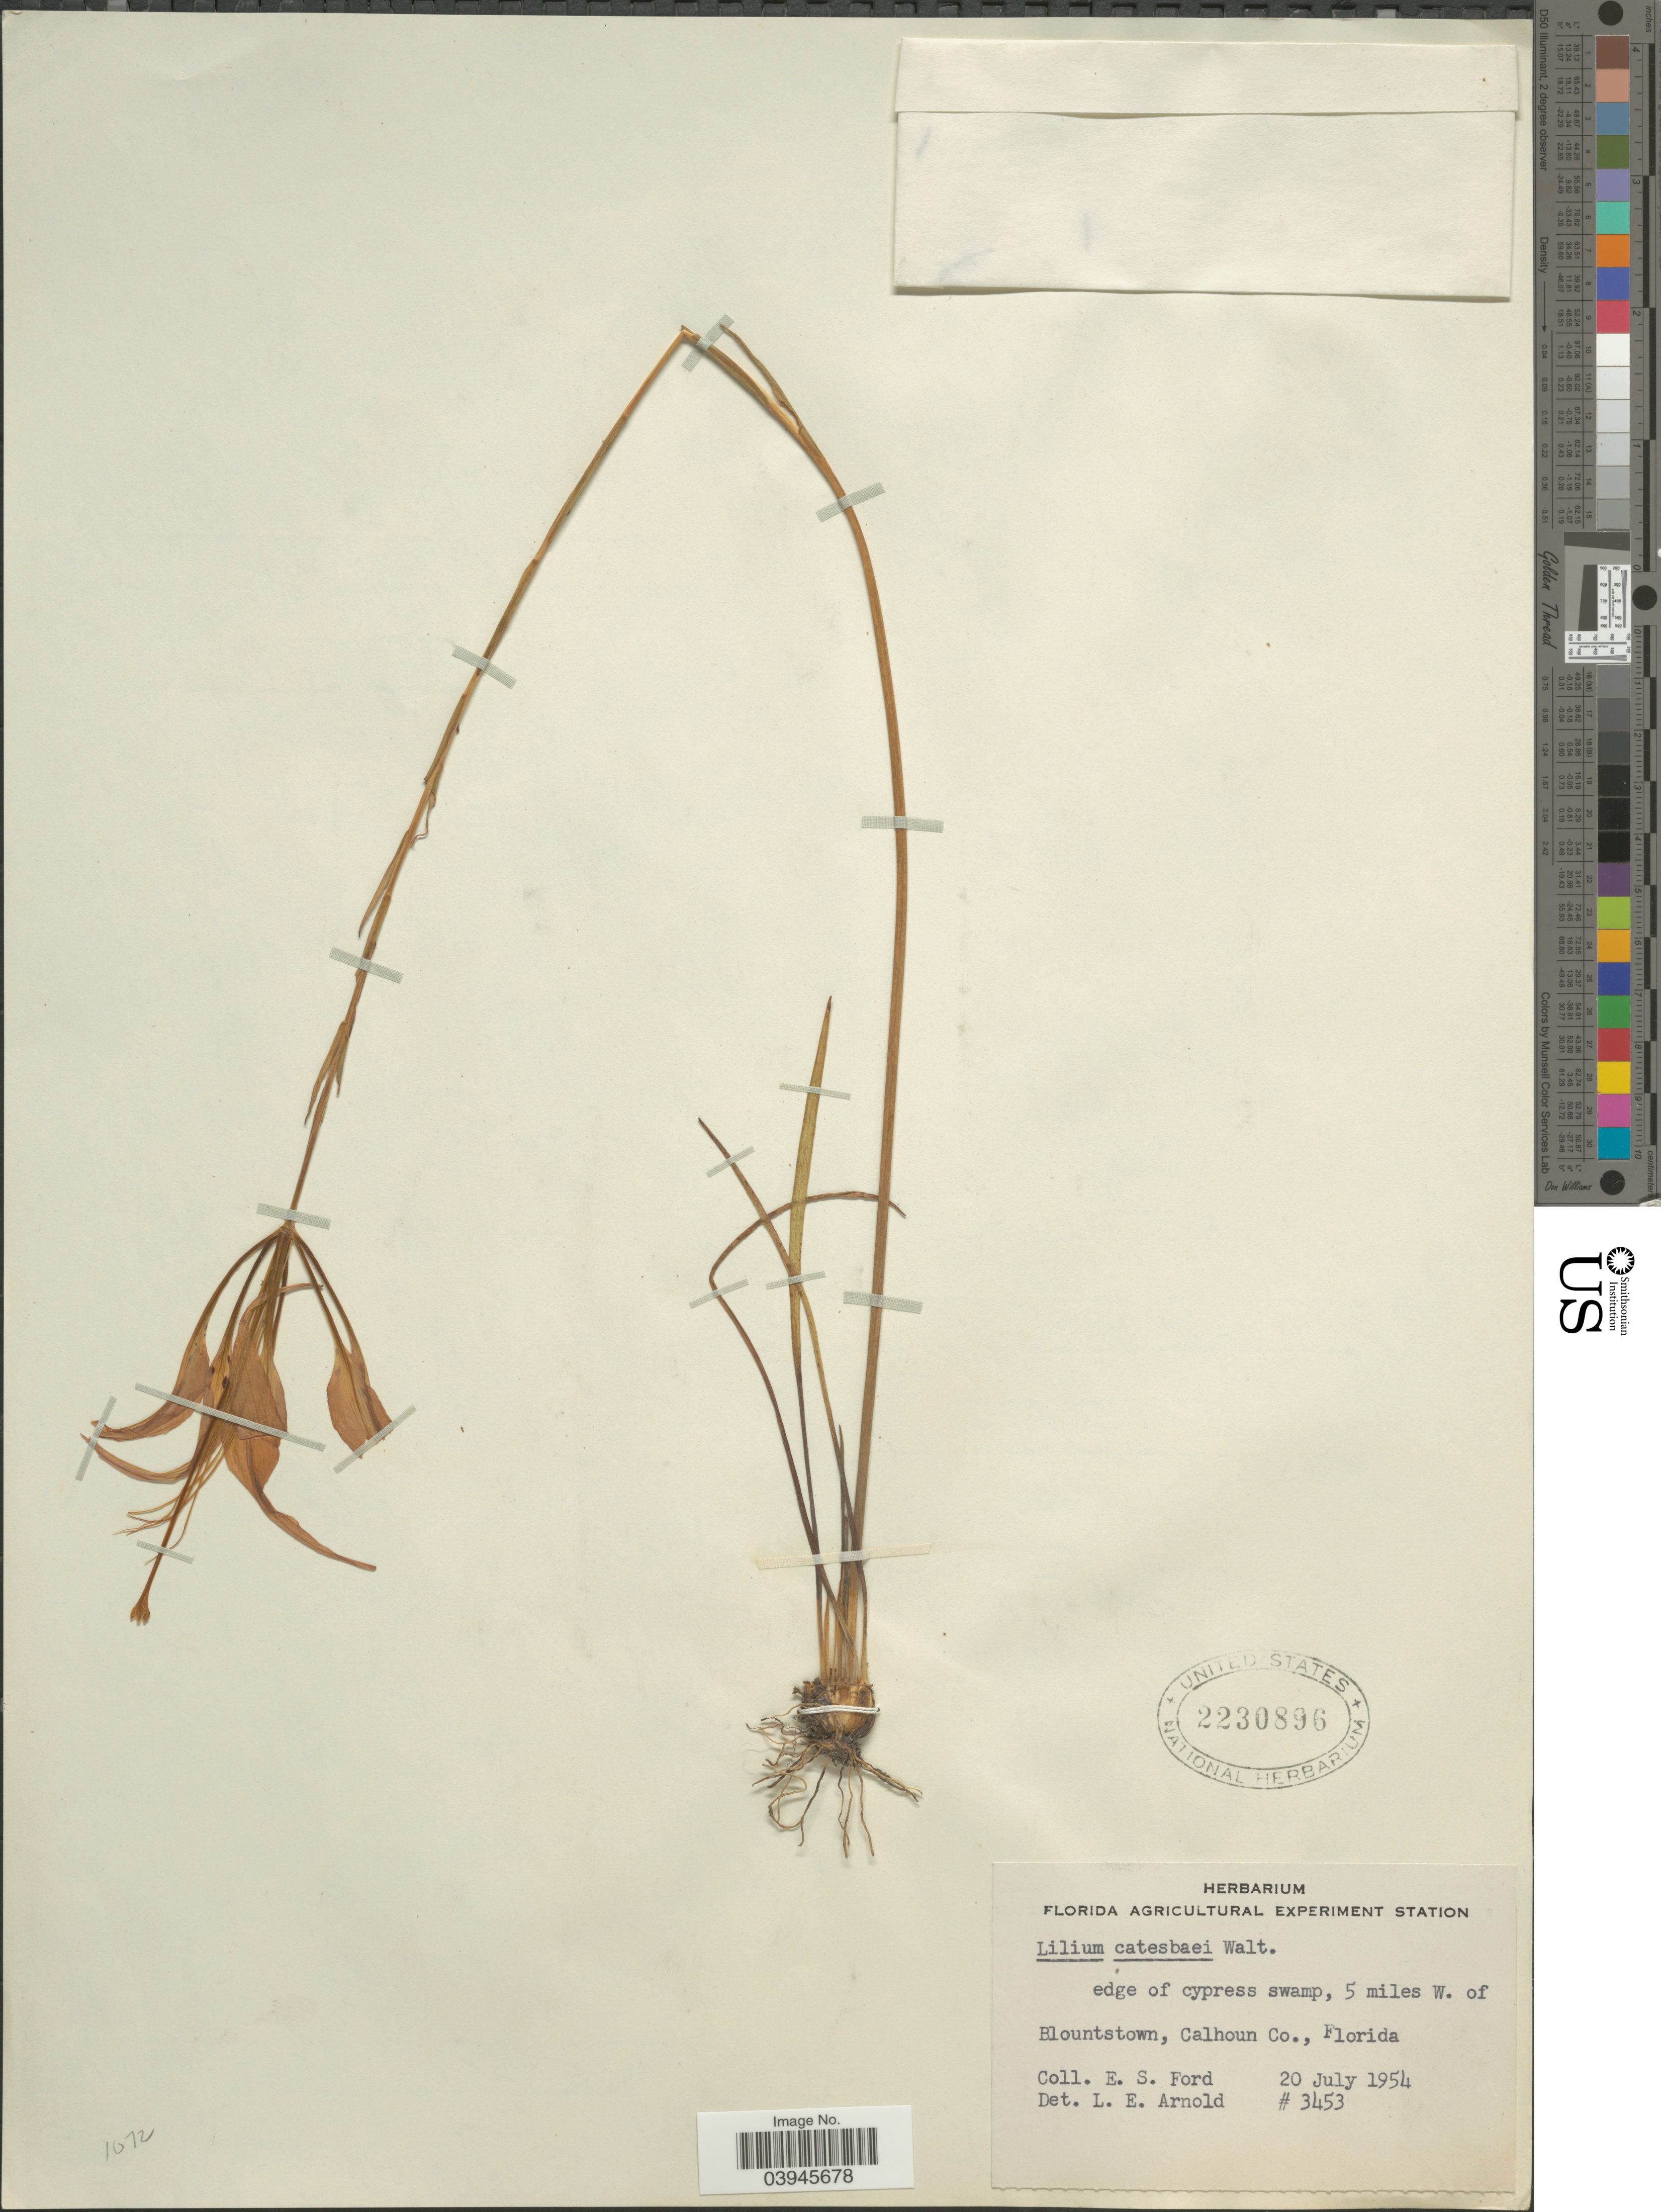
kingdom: Plantae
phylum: Tracheophyta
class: Liliopsida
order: Liliales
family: Liliaceae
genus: Lilium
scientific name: Lilium catesbaei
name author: Walter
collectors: E. Ford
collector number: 3453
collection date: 1954-07-20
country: United States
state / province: Florida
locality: Edge of cypress swamp, 5 miles W. of Blountstown, Calhoun Co.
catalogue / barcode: US 2230896